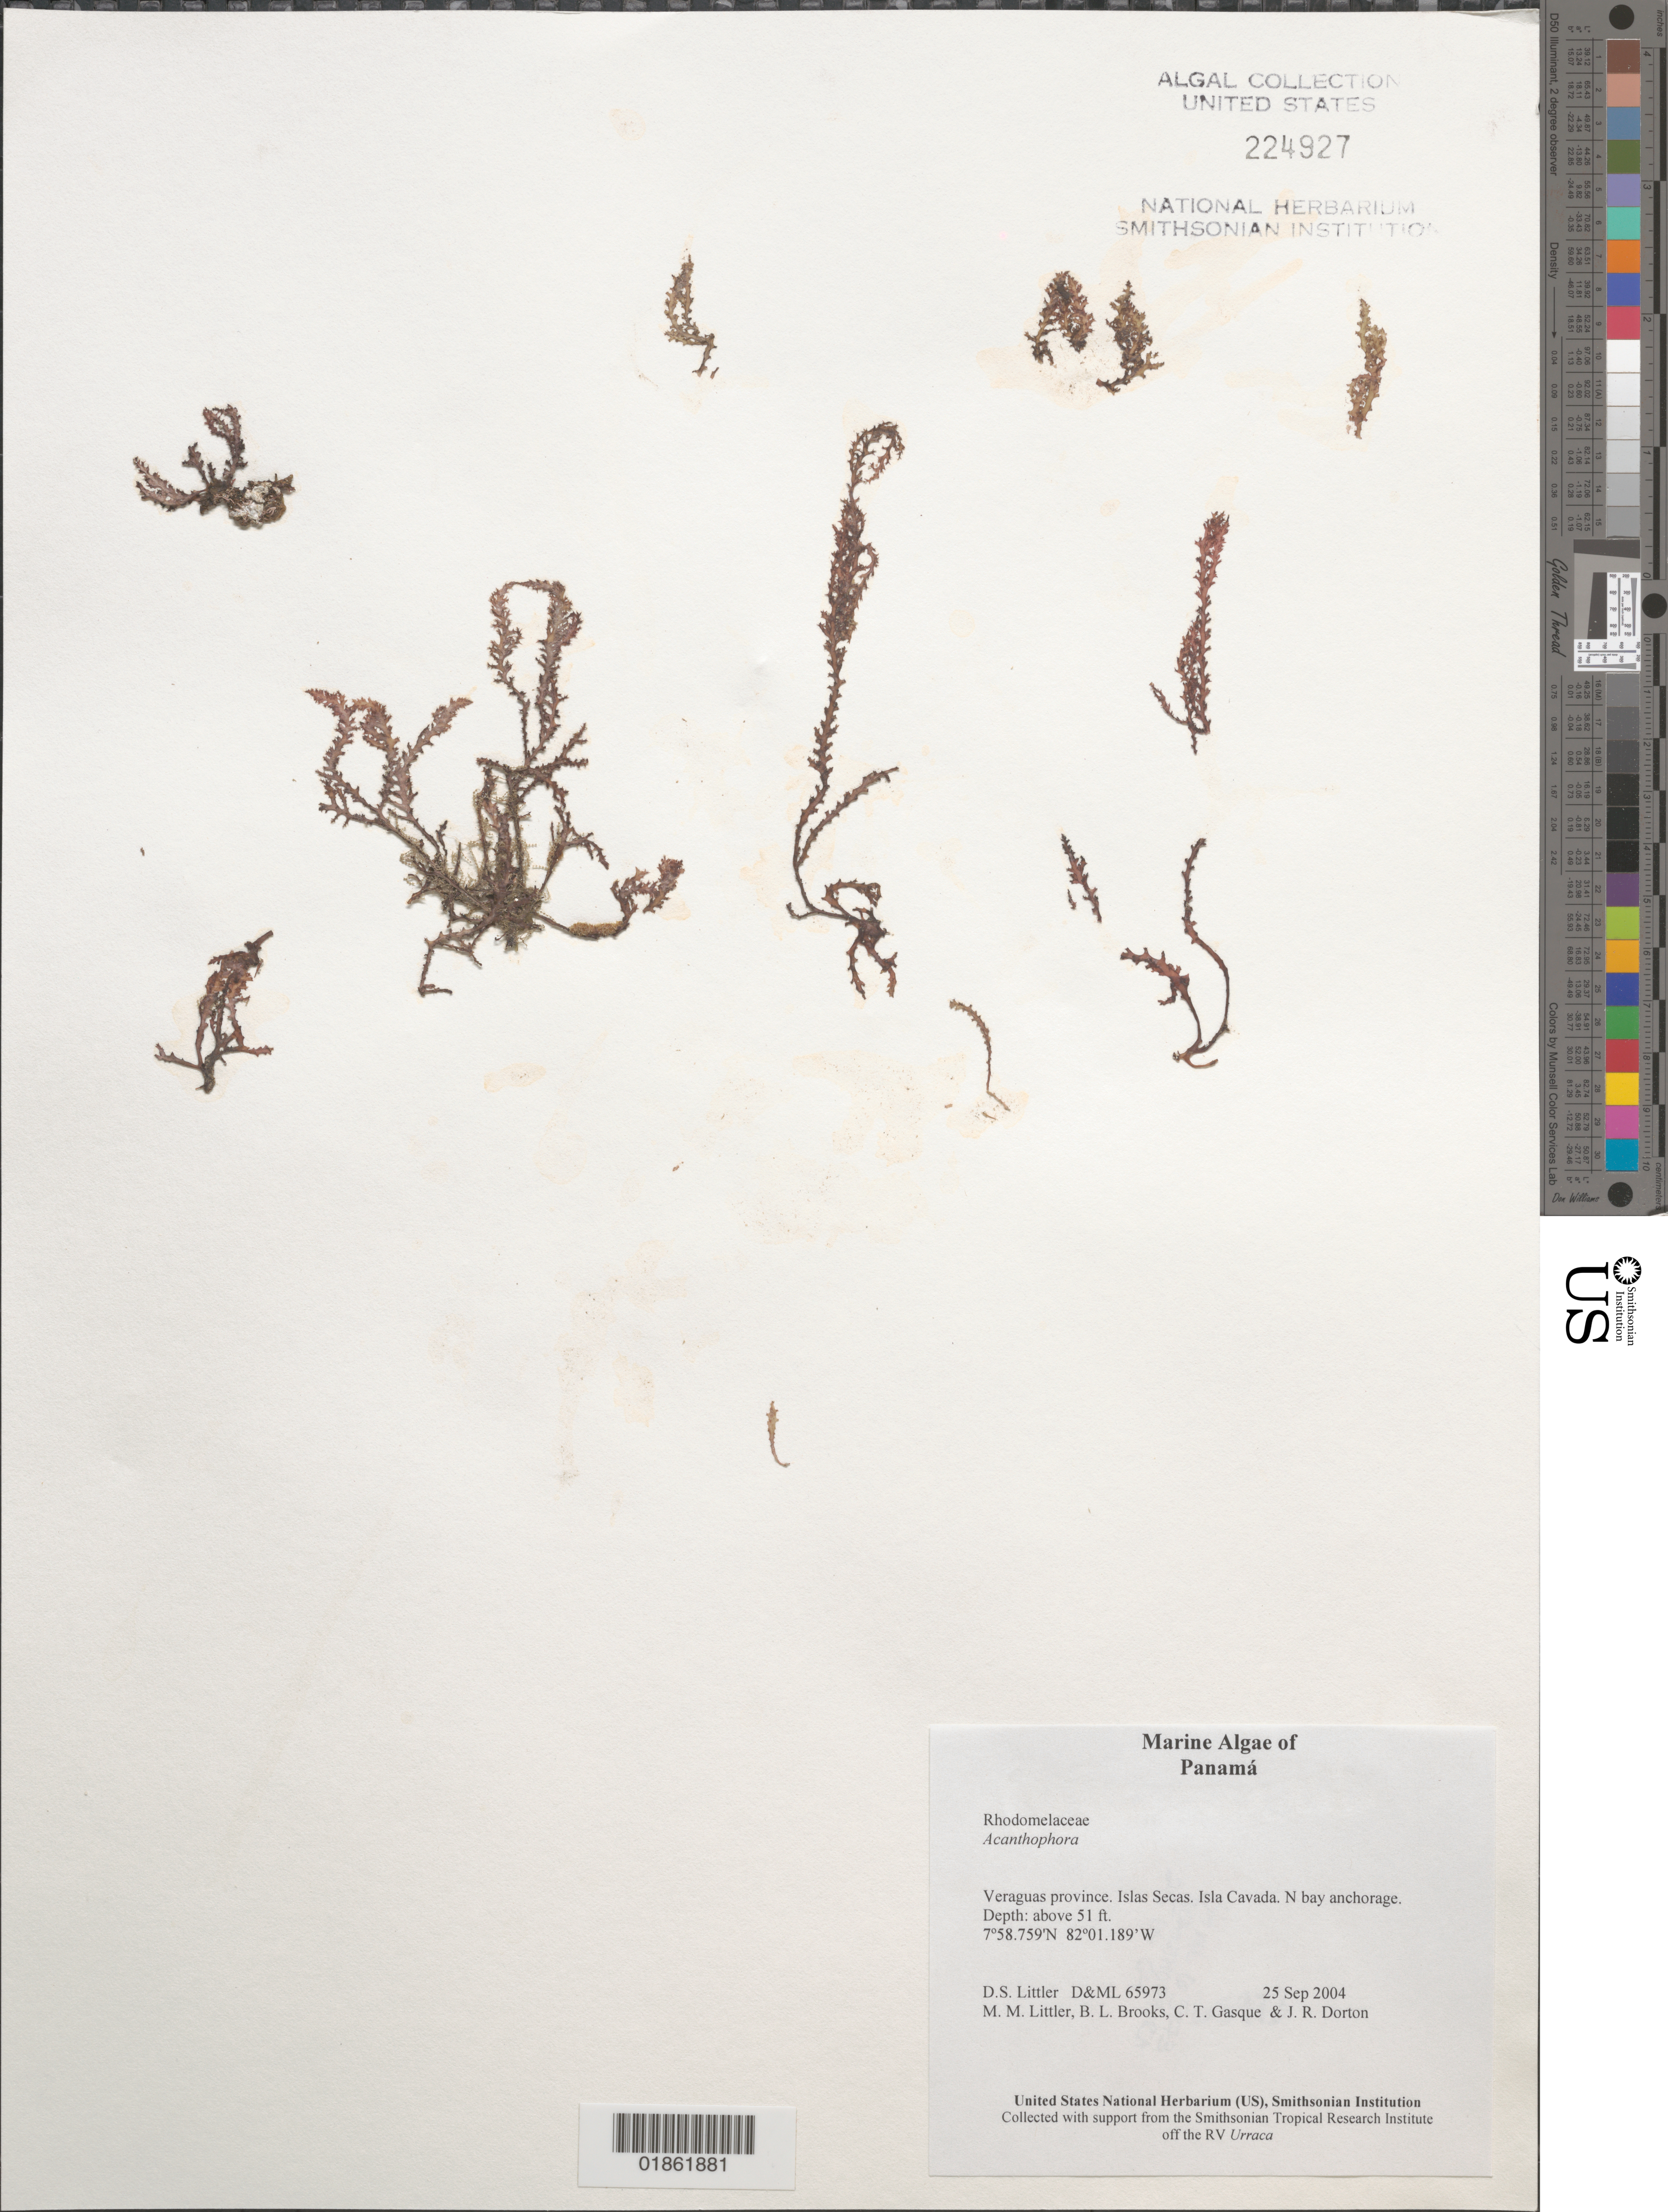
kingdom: Plantae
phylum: Rhodophyta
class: Florideophyceae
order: Ceramiales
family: Rhodomelaceae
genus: Acanthophora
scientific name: Acanthophora sp.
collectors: D. S. Littler, M. M. Littler, J. Dorton & C. Gasque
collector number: D&ML 65973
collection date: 2004-09-25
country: Panama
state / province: Coclé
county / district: Penonomé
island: Cavada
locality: Islas Secas. Isla Cavada. N bay.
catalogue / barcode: US 224927